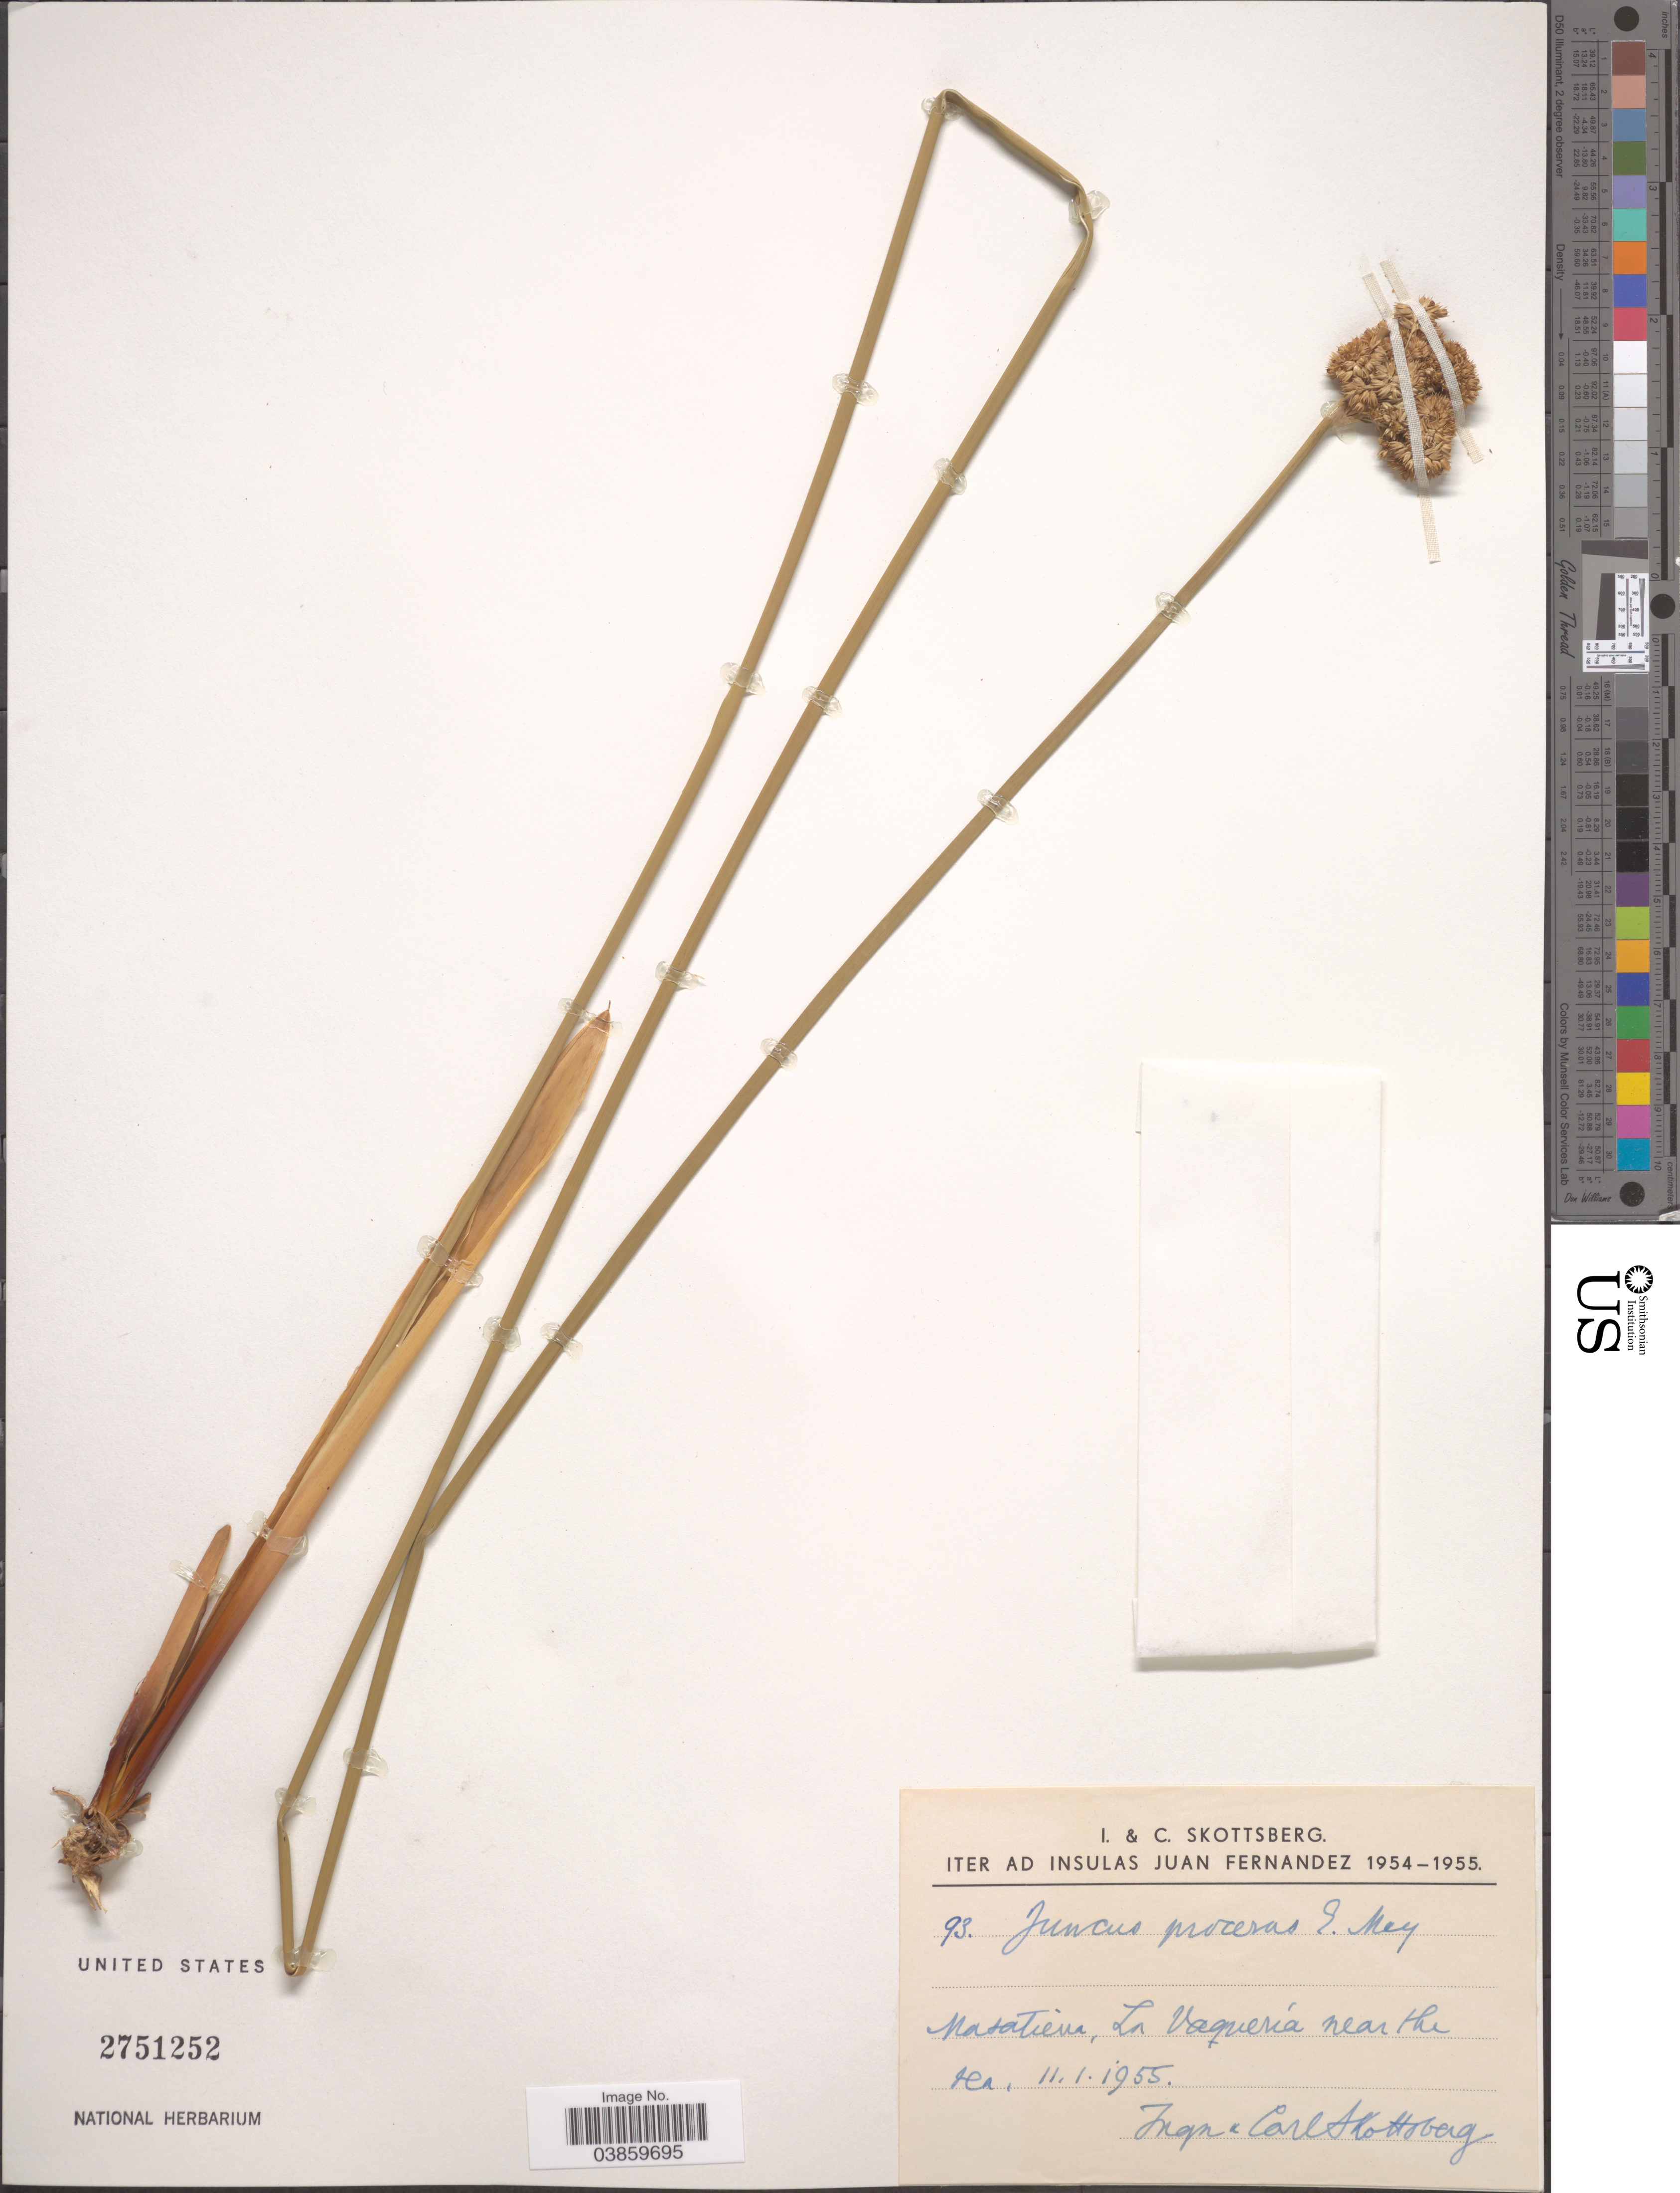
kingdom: Plantae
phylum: Tracheophyta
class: Liliopsida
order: Poales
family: Juncaceae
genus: Juncus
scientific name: Juncus procerus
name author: E. Mey.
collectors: I. Skottsberg & C. Skottsberg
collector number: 93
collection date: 1955-01-11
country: Chile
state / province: Valparaíso (V)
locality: Iter ad Insulas Juan Fernandez. Masatierra, La Vaquería near the sea.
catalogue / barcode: US 2751252